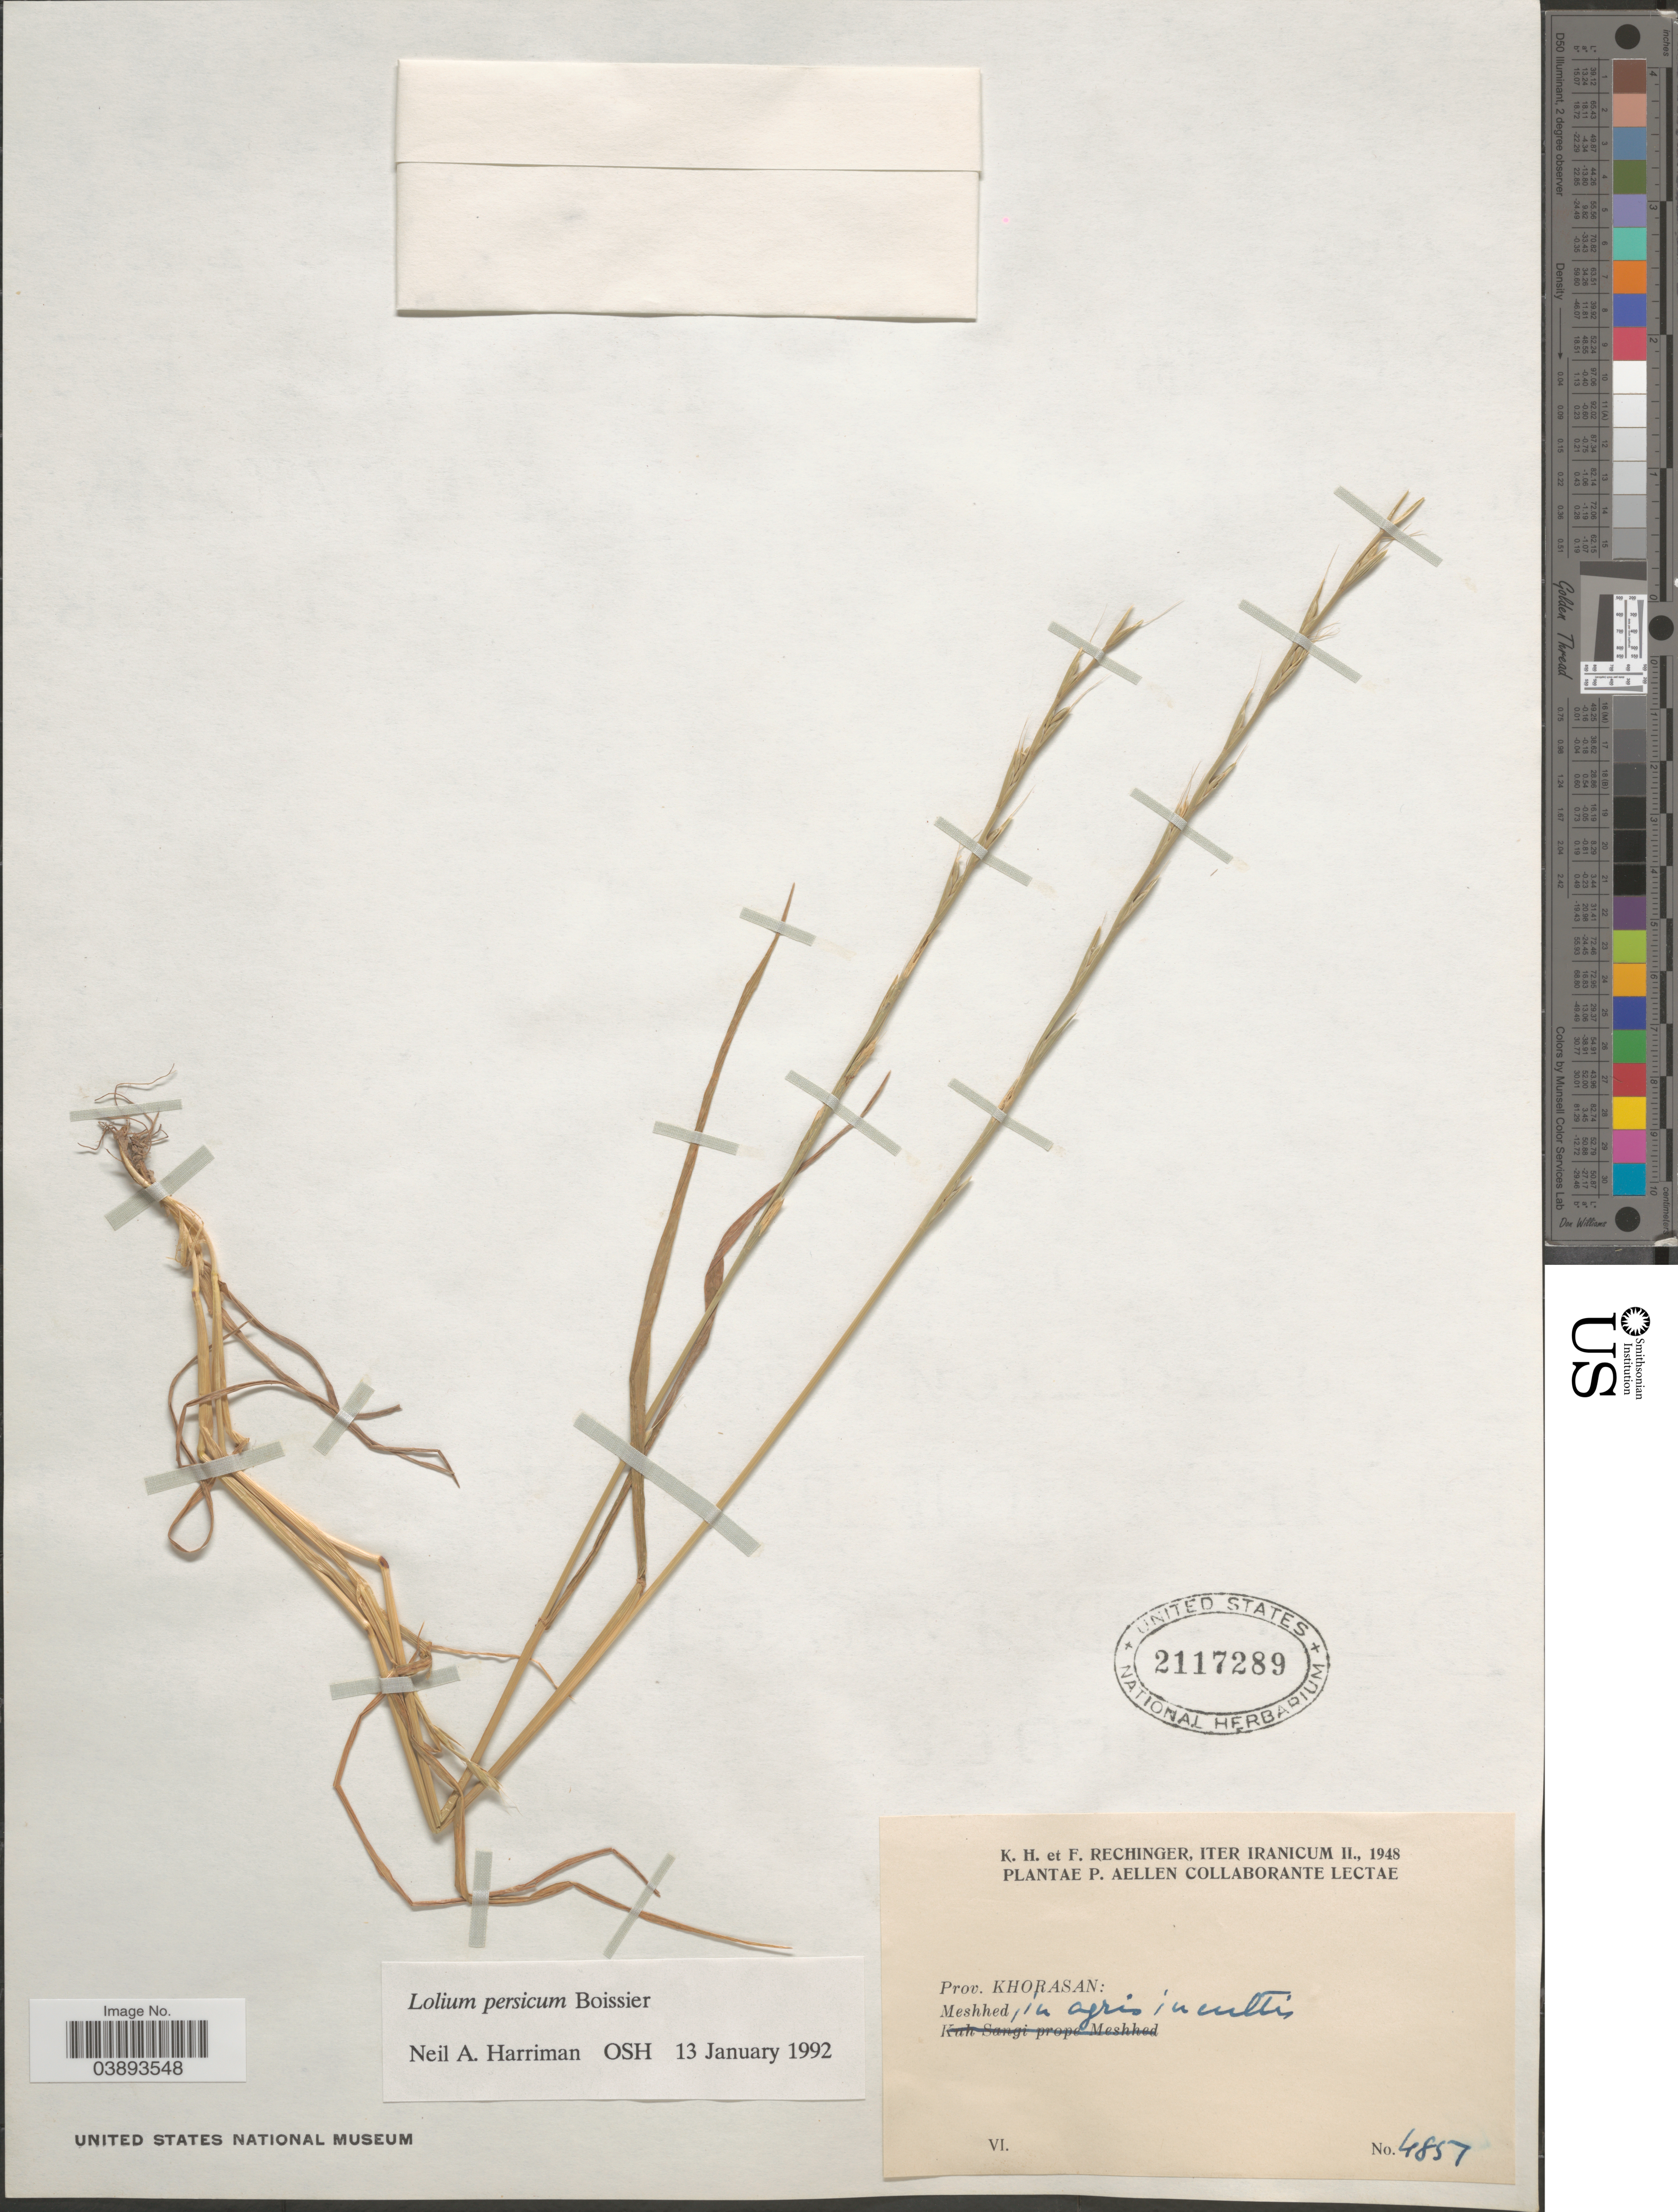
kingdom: Plantae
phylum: Tracheophyta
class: Liliopsida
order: Poales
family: Poaceae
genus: Lolium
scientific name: Lolium persicum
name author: Boiss. & Hohen.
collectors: K. H. Rechinger & F. Rechinger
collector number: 4857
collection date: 1948-06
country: Iran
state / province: Khorasan [obsolete]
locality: Prov. Khorasan: Meshhed, in agris incultis.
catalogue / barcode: US 2117289